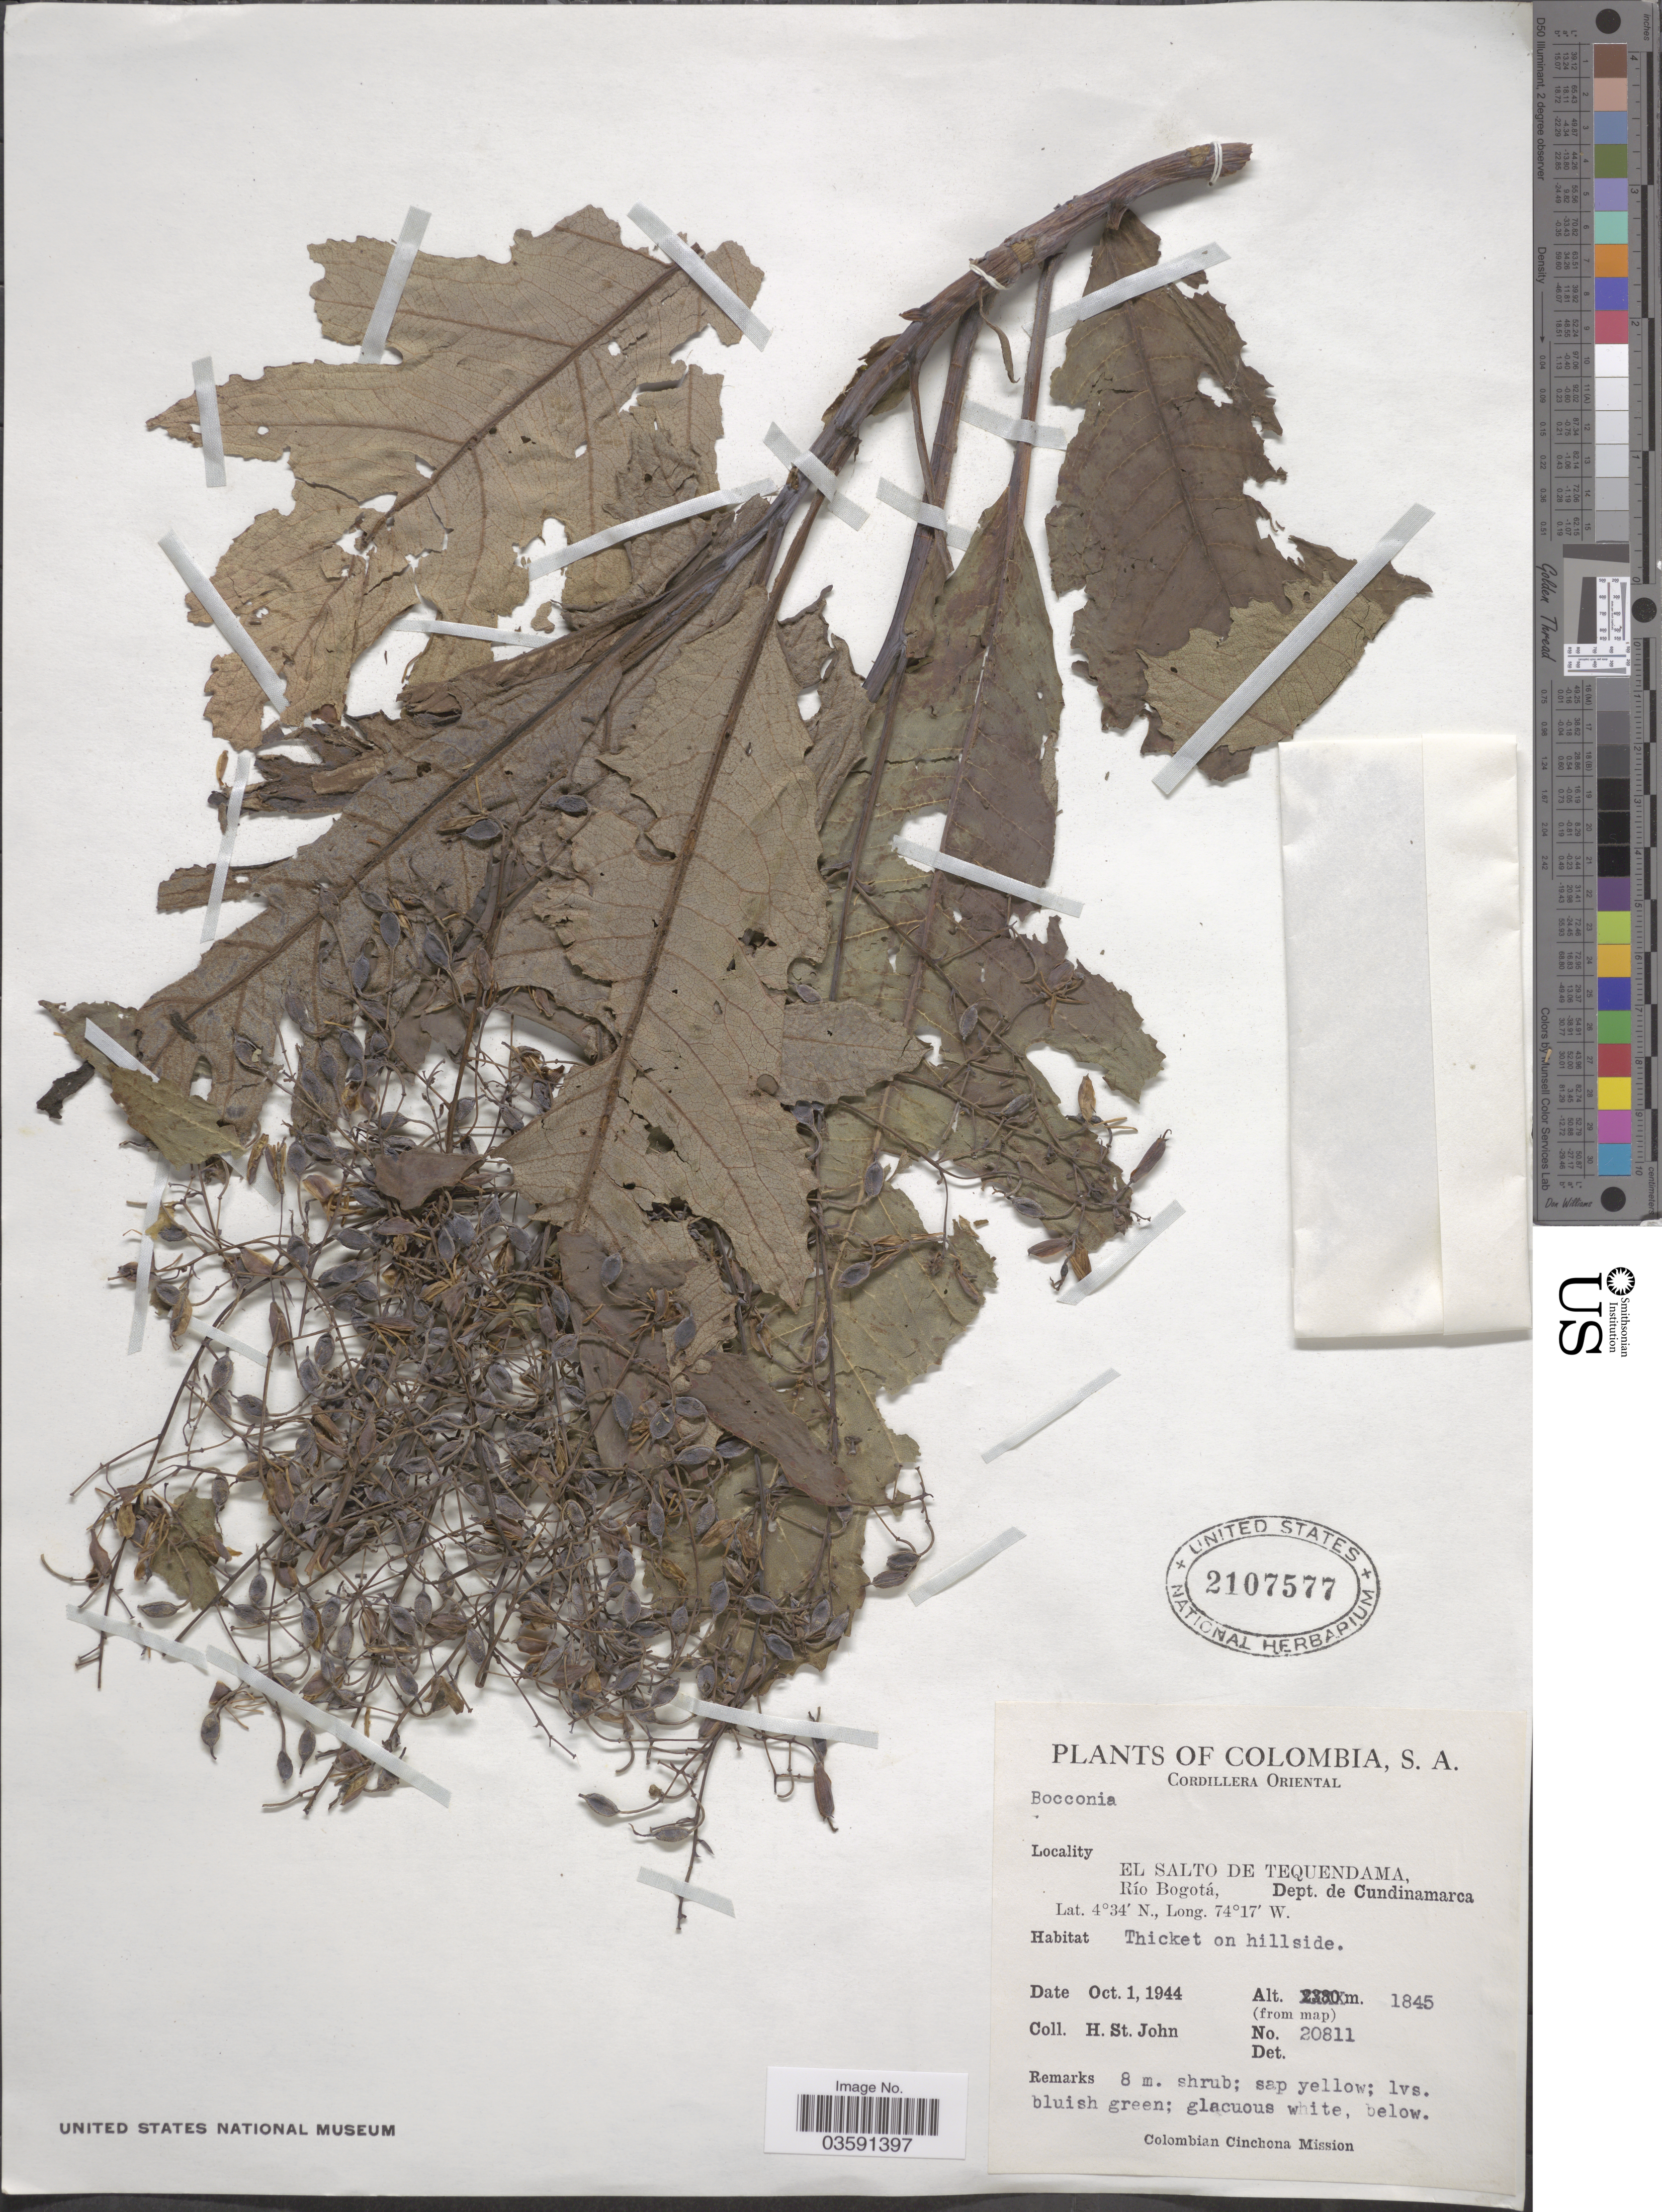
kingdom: Plantae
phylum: Tracheophyta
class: Magnoliopsida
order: Ranunculales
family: Papaveraceae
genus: Bocconia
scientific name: Bocconia sp.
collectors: H. St. John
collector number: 20811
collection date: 1944-10-01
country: Colombia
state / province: Cundinamarca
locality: Cordillera Oriental. El Salto de Tequendama, Río Bogotá, Dept. de Cundinamarca.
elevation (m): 1845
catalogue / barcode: US 2107577